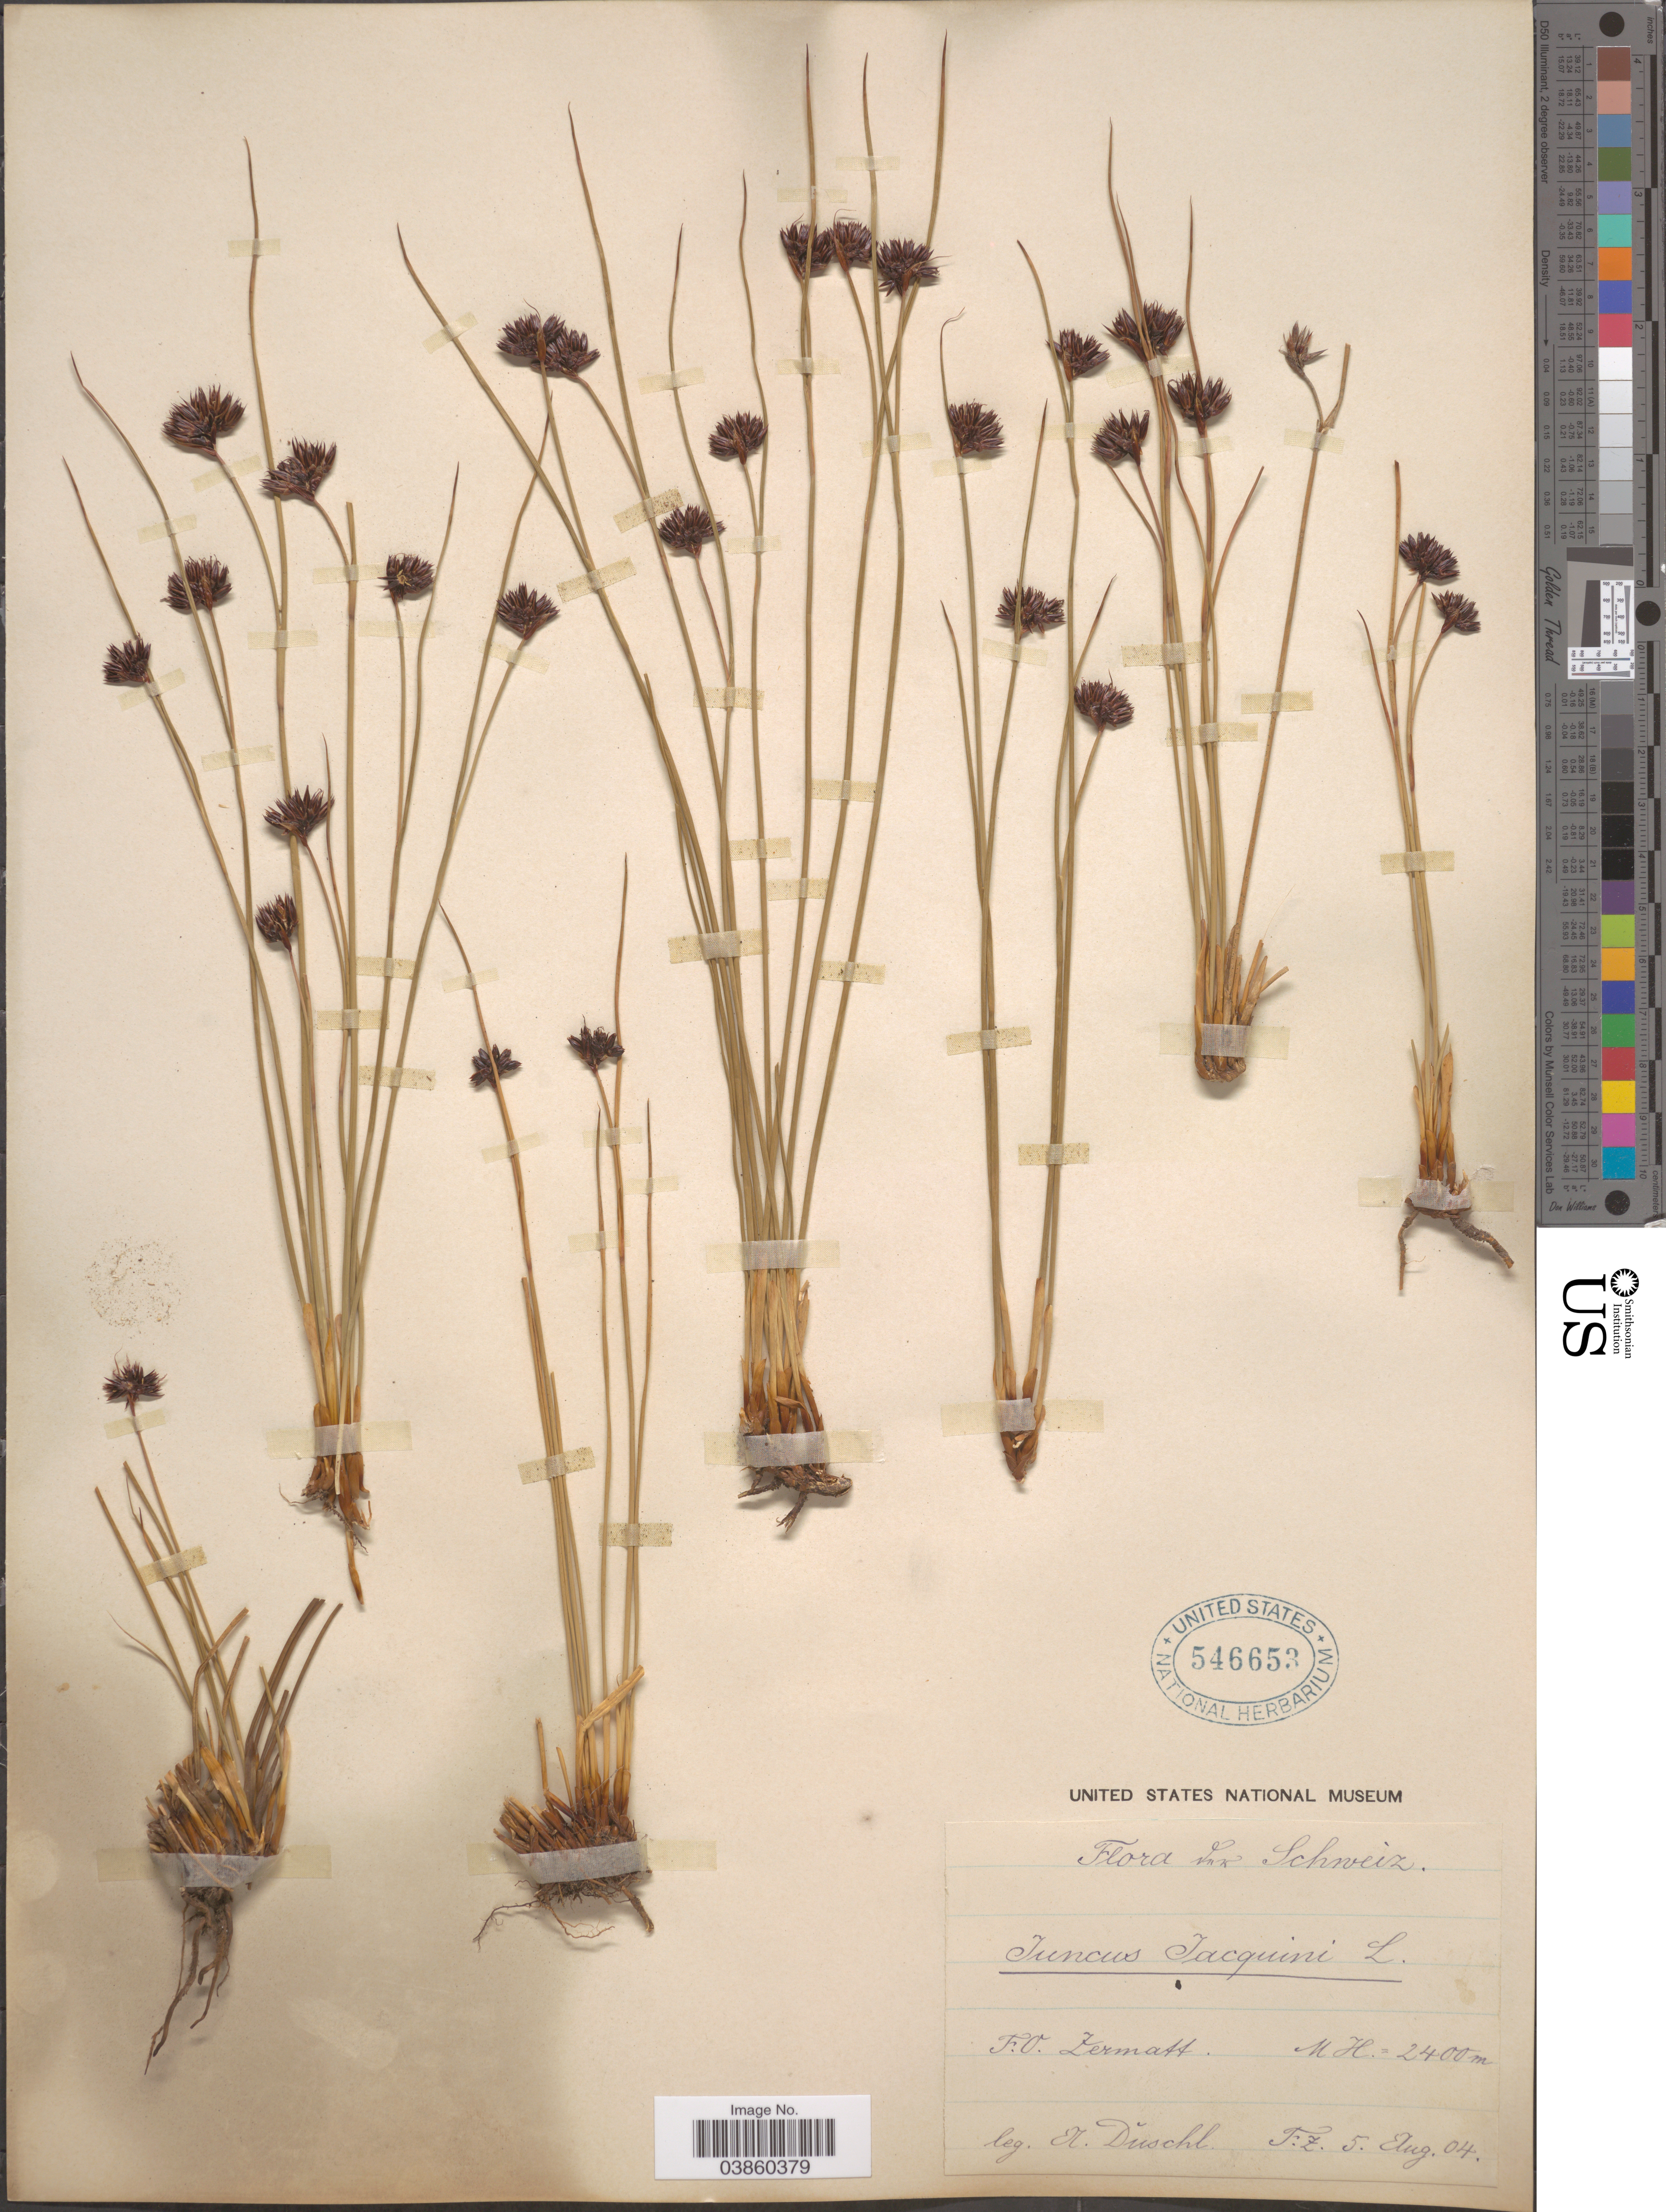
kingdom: Plantae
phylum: Tracheophyta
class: Liliopsida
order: Poales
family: Juncaceae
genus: Juncus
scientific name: Juncus jacquinii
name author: L.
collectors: A. Duschl.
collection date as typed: Transcribed d/m/y: 5/8/4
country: Switzerland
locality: Schweiz. F.O. Zermatt.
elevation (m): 2400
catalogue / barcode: US 546653